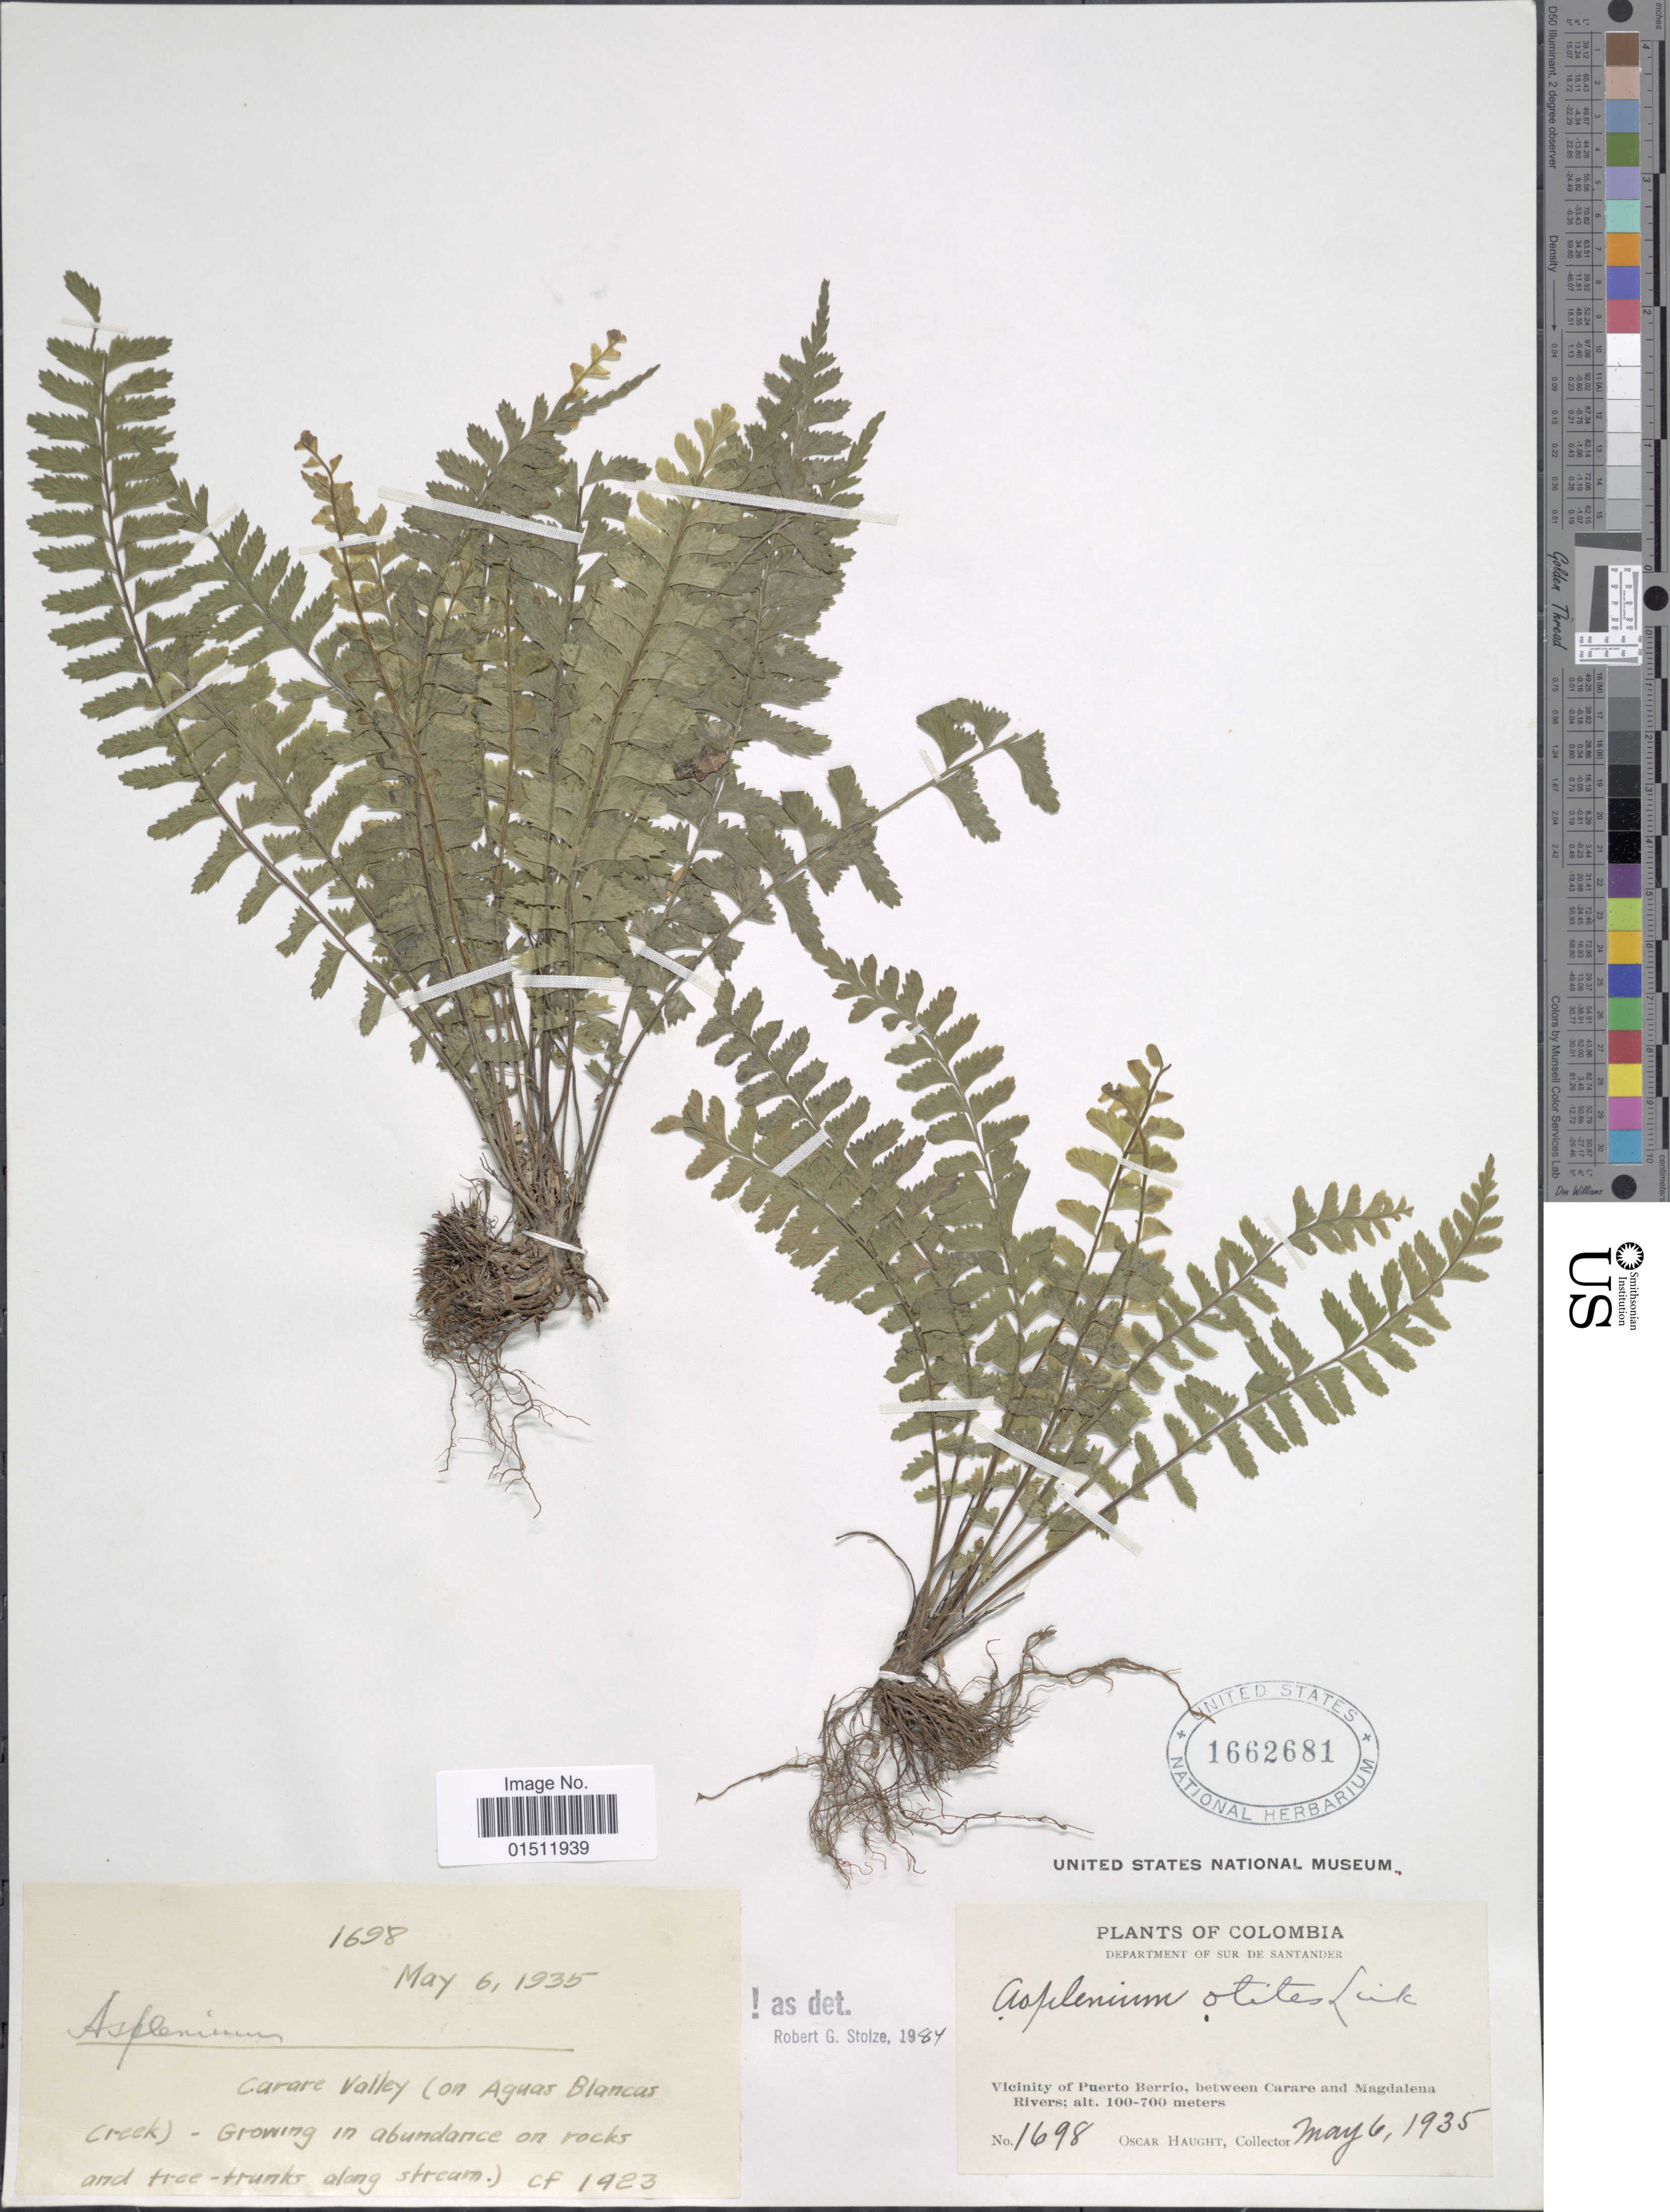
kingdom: Plantae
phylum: Tracheophyta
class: Polypodiopsida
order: Polypodiales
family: Aspleniaceae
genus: Asplenium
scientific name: Asplenium otites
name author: Link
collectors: O. L. Haught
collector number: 1698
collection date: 1935-05-06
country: Colombia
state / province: Santander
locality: Department of Sur de Santander. Vicinity of Puerto Berrio, between Carare and Magdalena Rivers. Carare Valley (on Aguas Blancas Creek)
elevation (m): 100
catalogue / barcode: US 1662681